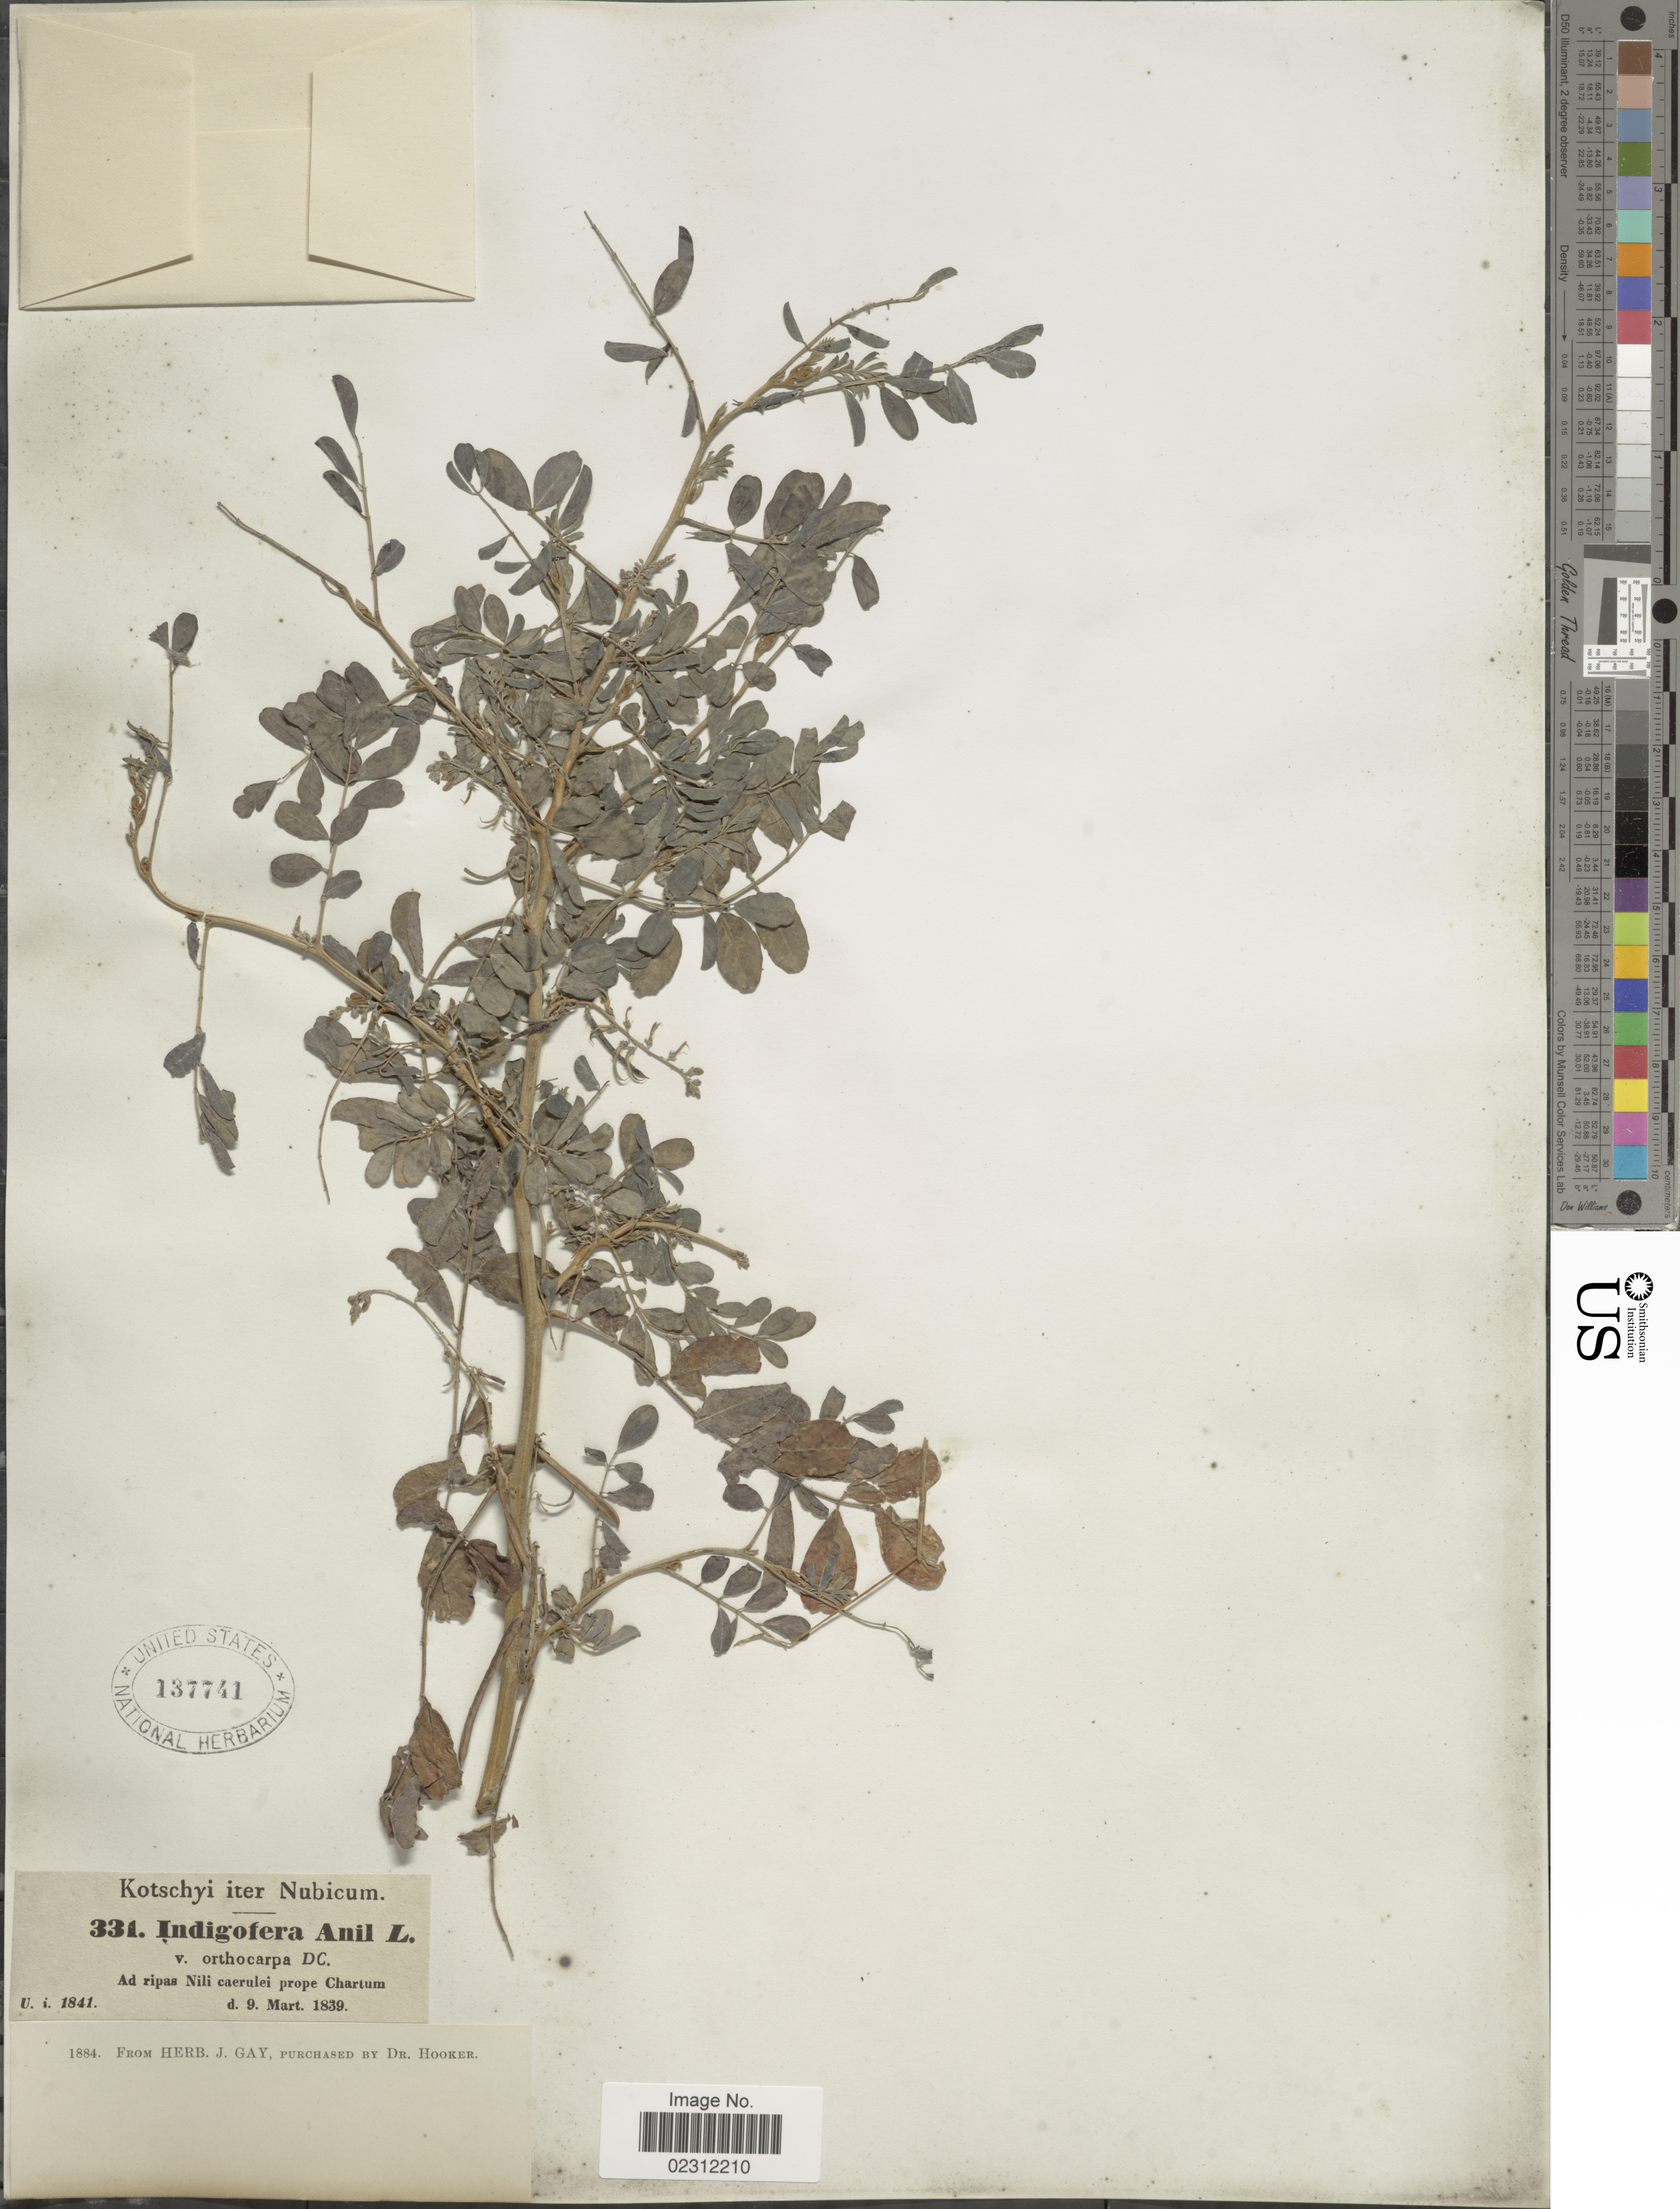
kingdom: Plantae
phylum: Tracheophyta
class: Magnoliopsida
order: Fabales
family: Fabaceae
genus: Indigofera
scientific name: Indigofera suffruticosa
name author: Mill.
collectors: -. Kotschyi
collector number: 331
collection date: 1839-03-09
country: Sudan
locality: Nubicum, Ad ripas Nili caerulei prope Chartum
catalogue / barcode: US 137741